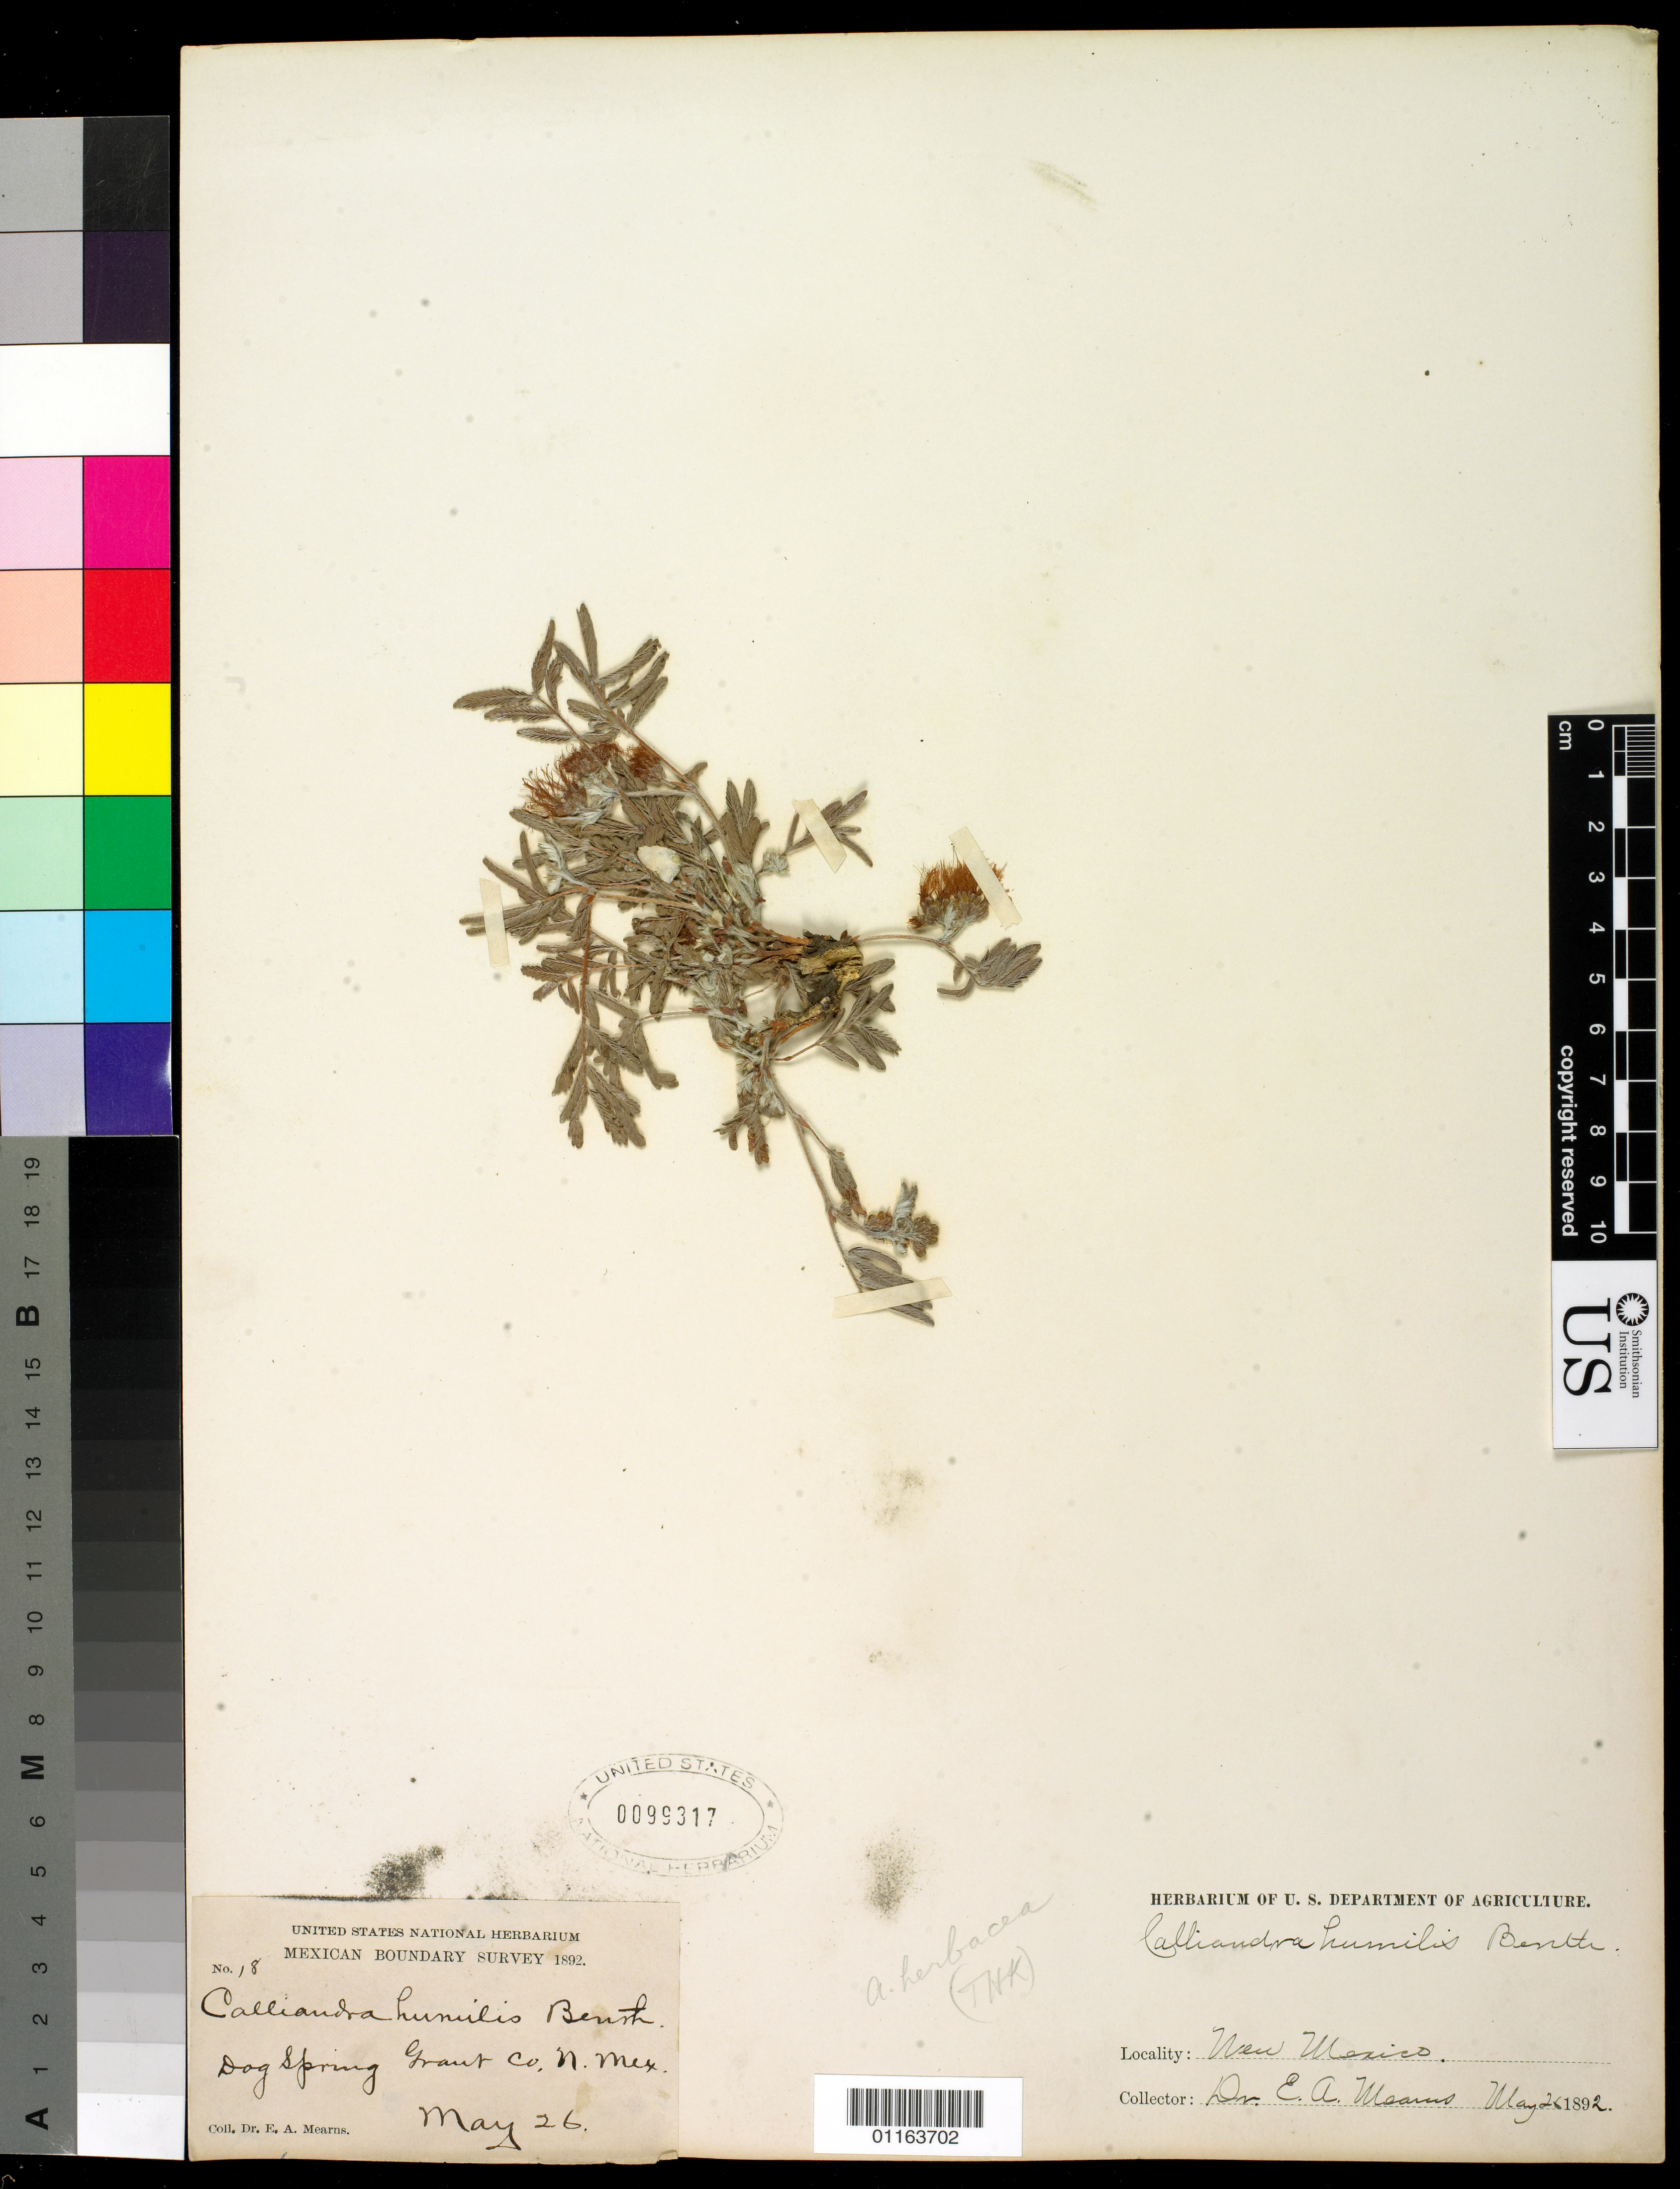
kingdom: Plantae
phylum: Tracheophyta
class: Magnoliopsida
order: Fabales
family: Fabaceae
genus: Calliandra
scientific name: Calliandra humilis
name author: Benth.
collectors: E. A. Mearns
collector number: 18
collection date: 1892-05-26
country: United States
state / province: New Mexico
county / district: Grant County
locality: Dog Spring.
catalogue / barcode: US 99317